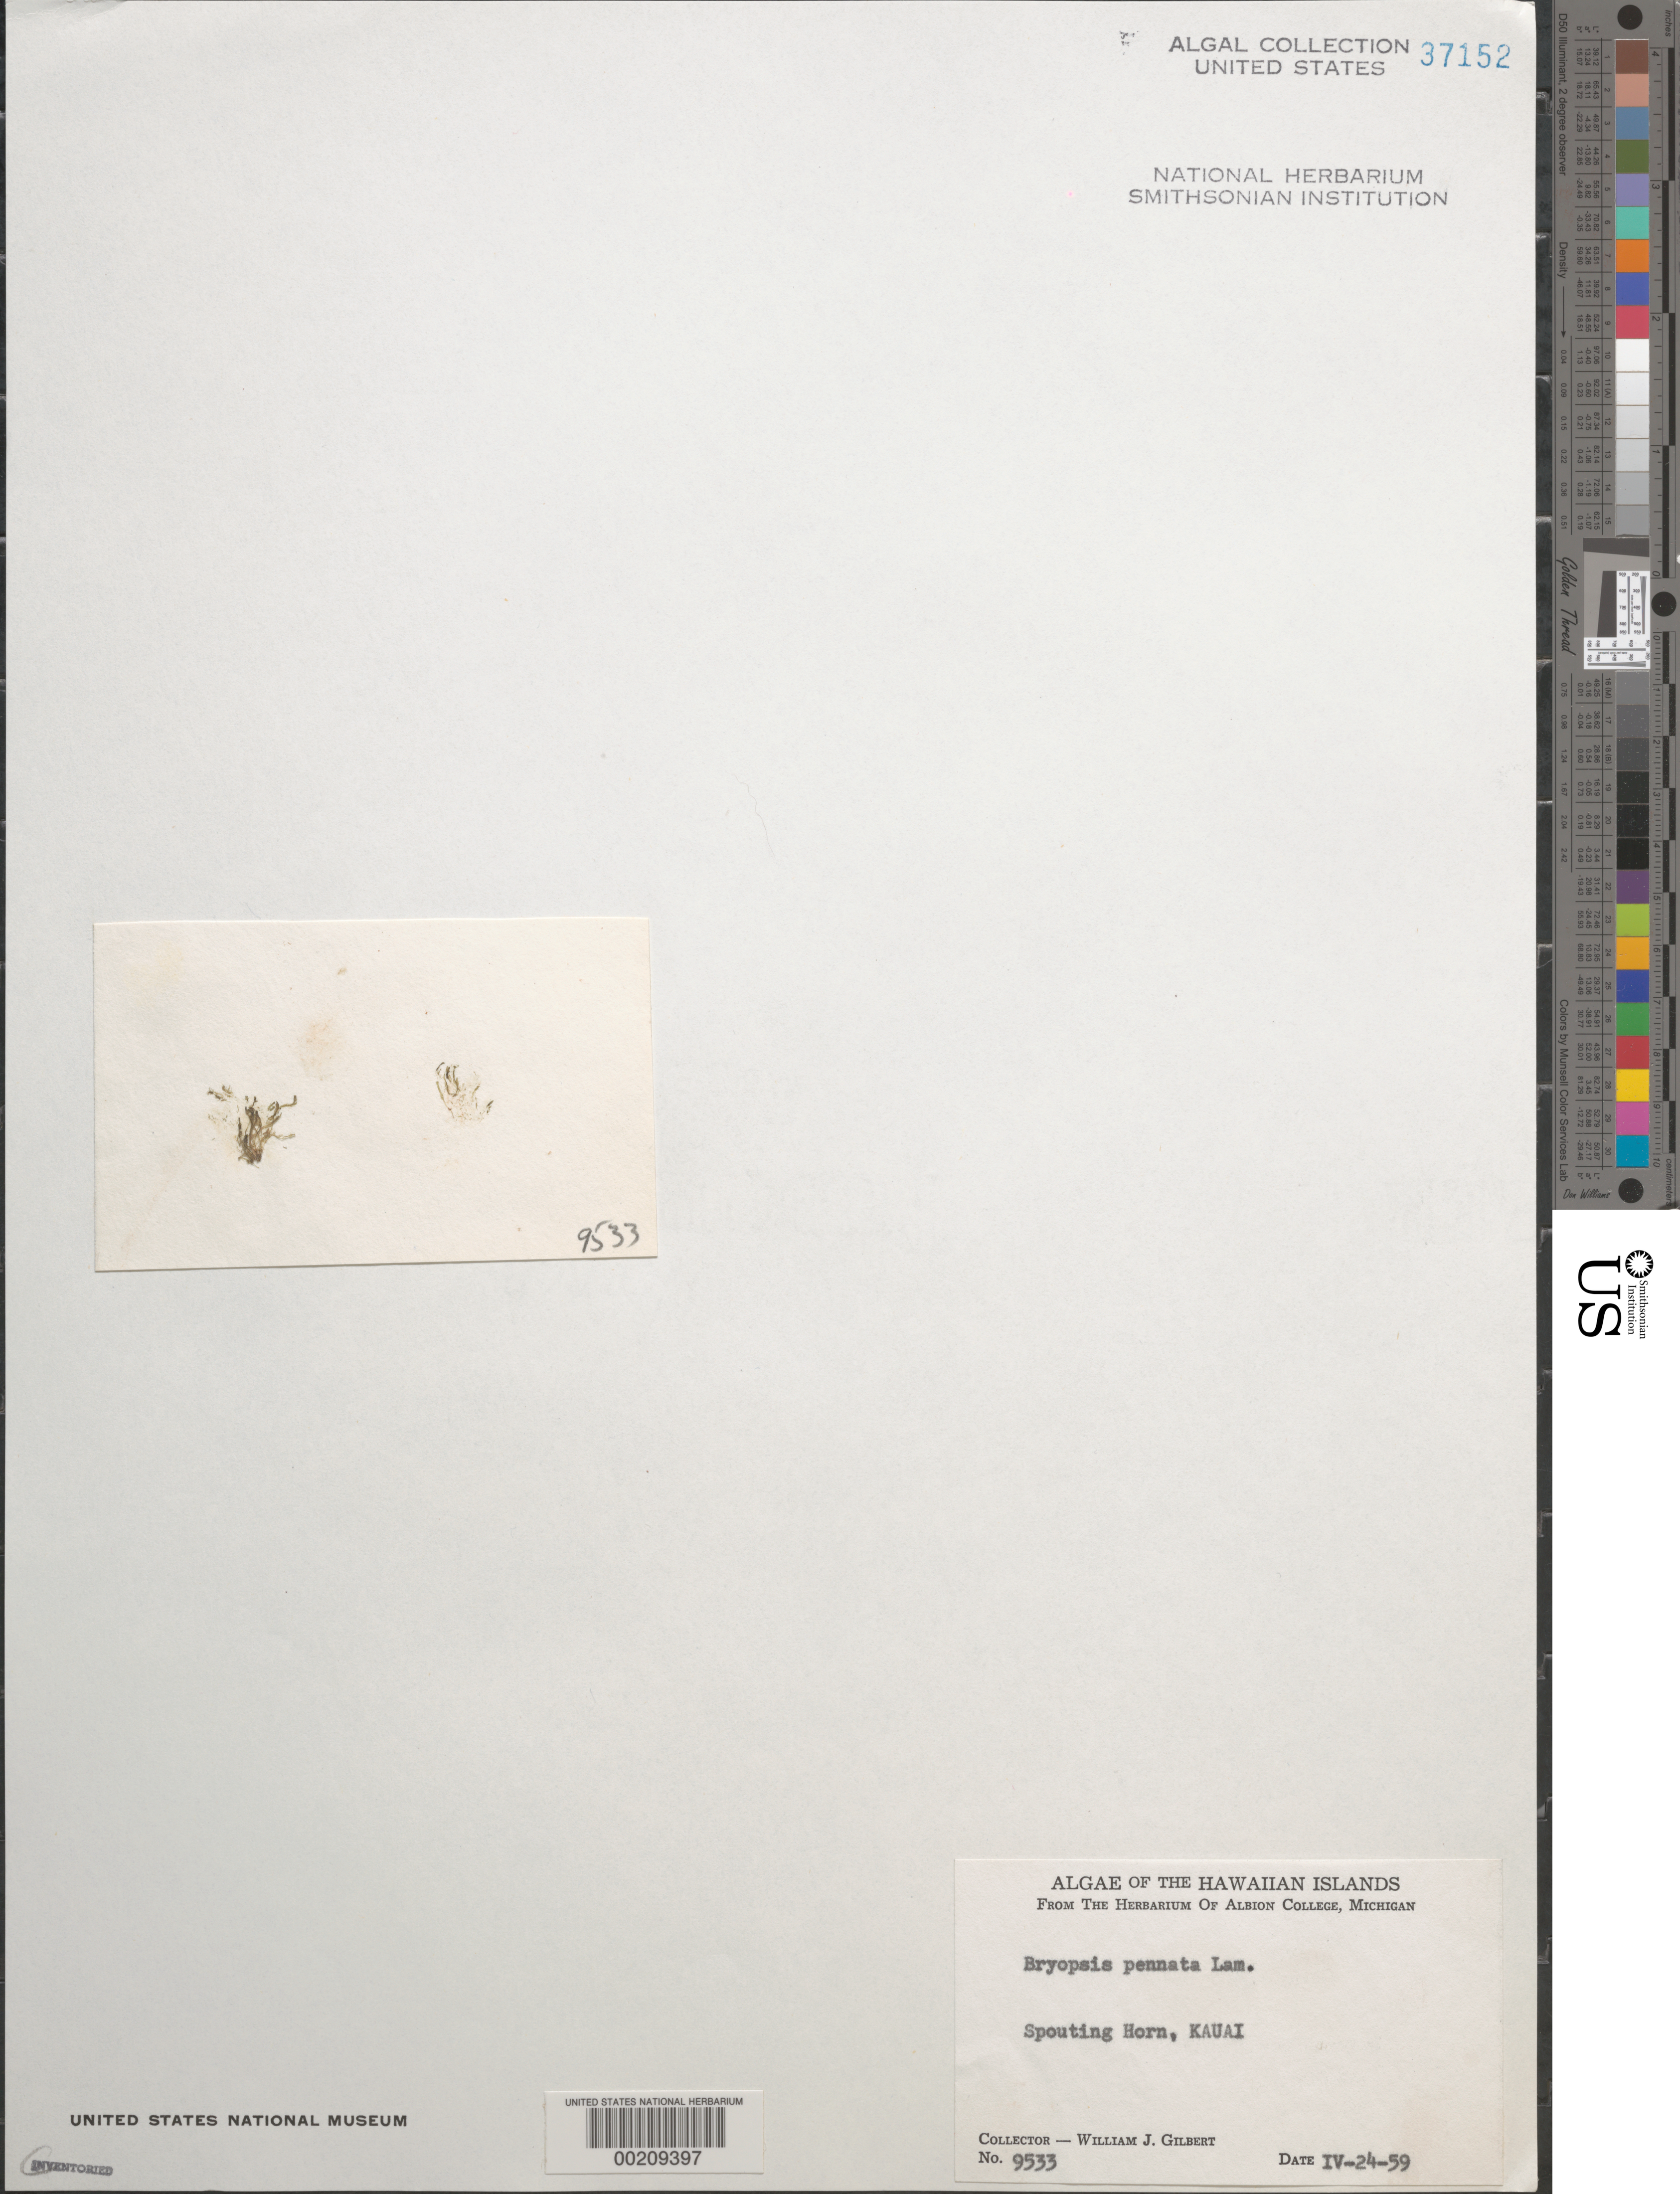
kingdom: Plantae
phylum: Chlorophyta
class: Ulvophyceae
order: Bryopsidales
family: Bryopsidaceae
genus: Bryopsis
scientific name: Bryopsis pennata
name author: J.V.Lamouroux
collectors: W. J. Gilbert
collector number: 9533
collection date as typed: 24 Apr 1959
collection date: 1959-04-24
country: United States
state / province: Hawaii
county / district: Kauai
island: Kaua'i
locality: Spouting Horn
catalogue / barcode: US 37152